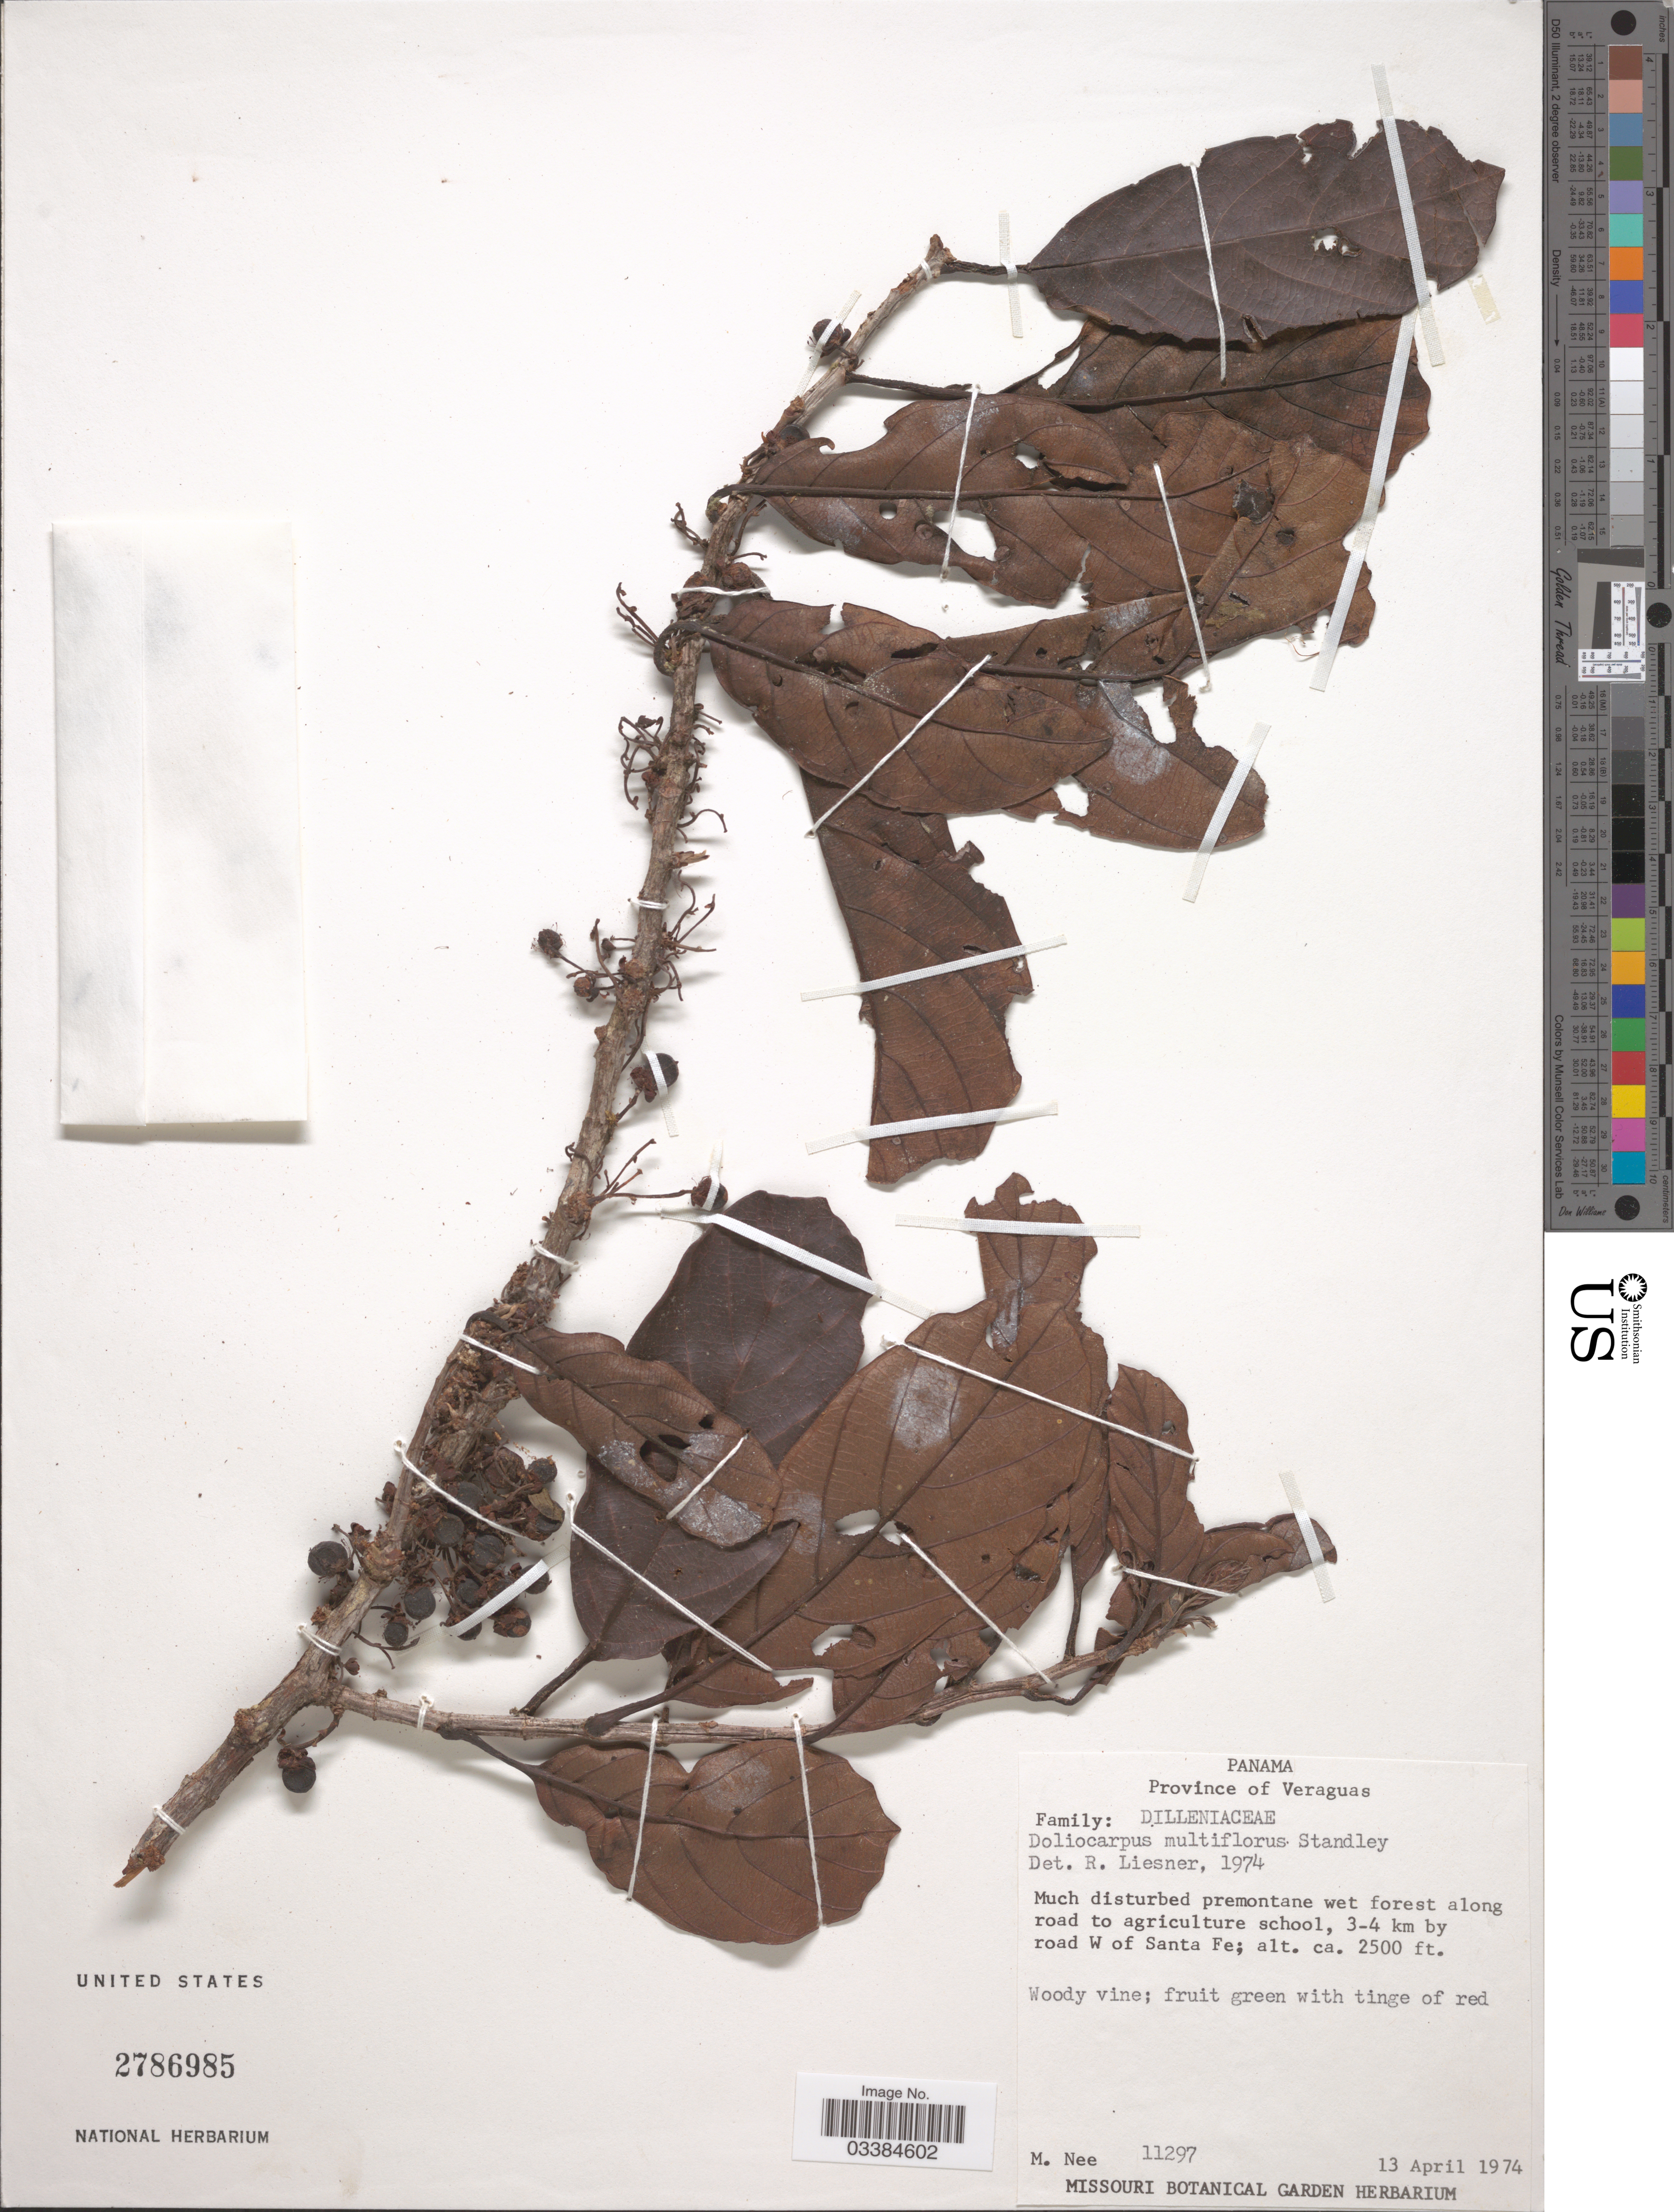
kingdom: Plantae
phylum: Tracheophyta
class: Magnoliopsida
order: Dilleniales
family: Dilleniaceae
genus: Doliocarpus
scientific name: Doliocarpus multiflorus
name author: Standl.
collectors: M. Nee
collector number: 11297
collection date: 1974-04-13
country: Panama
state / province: Veraguas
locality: Along road to agriculture school, 3-4 km by road W of Santa Fe.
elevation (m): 762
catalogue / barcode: US 2786985